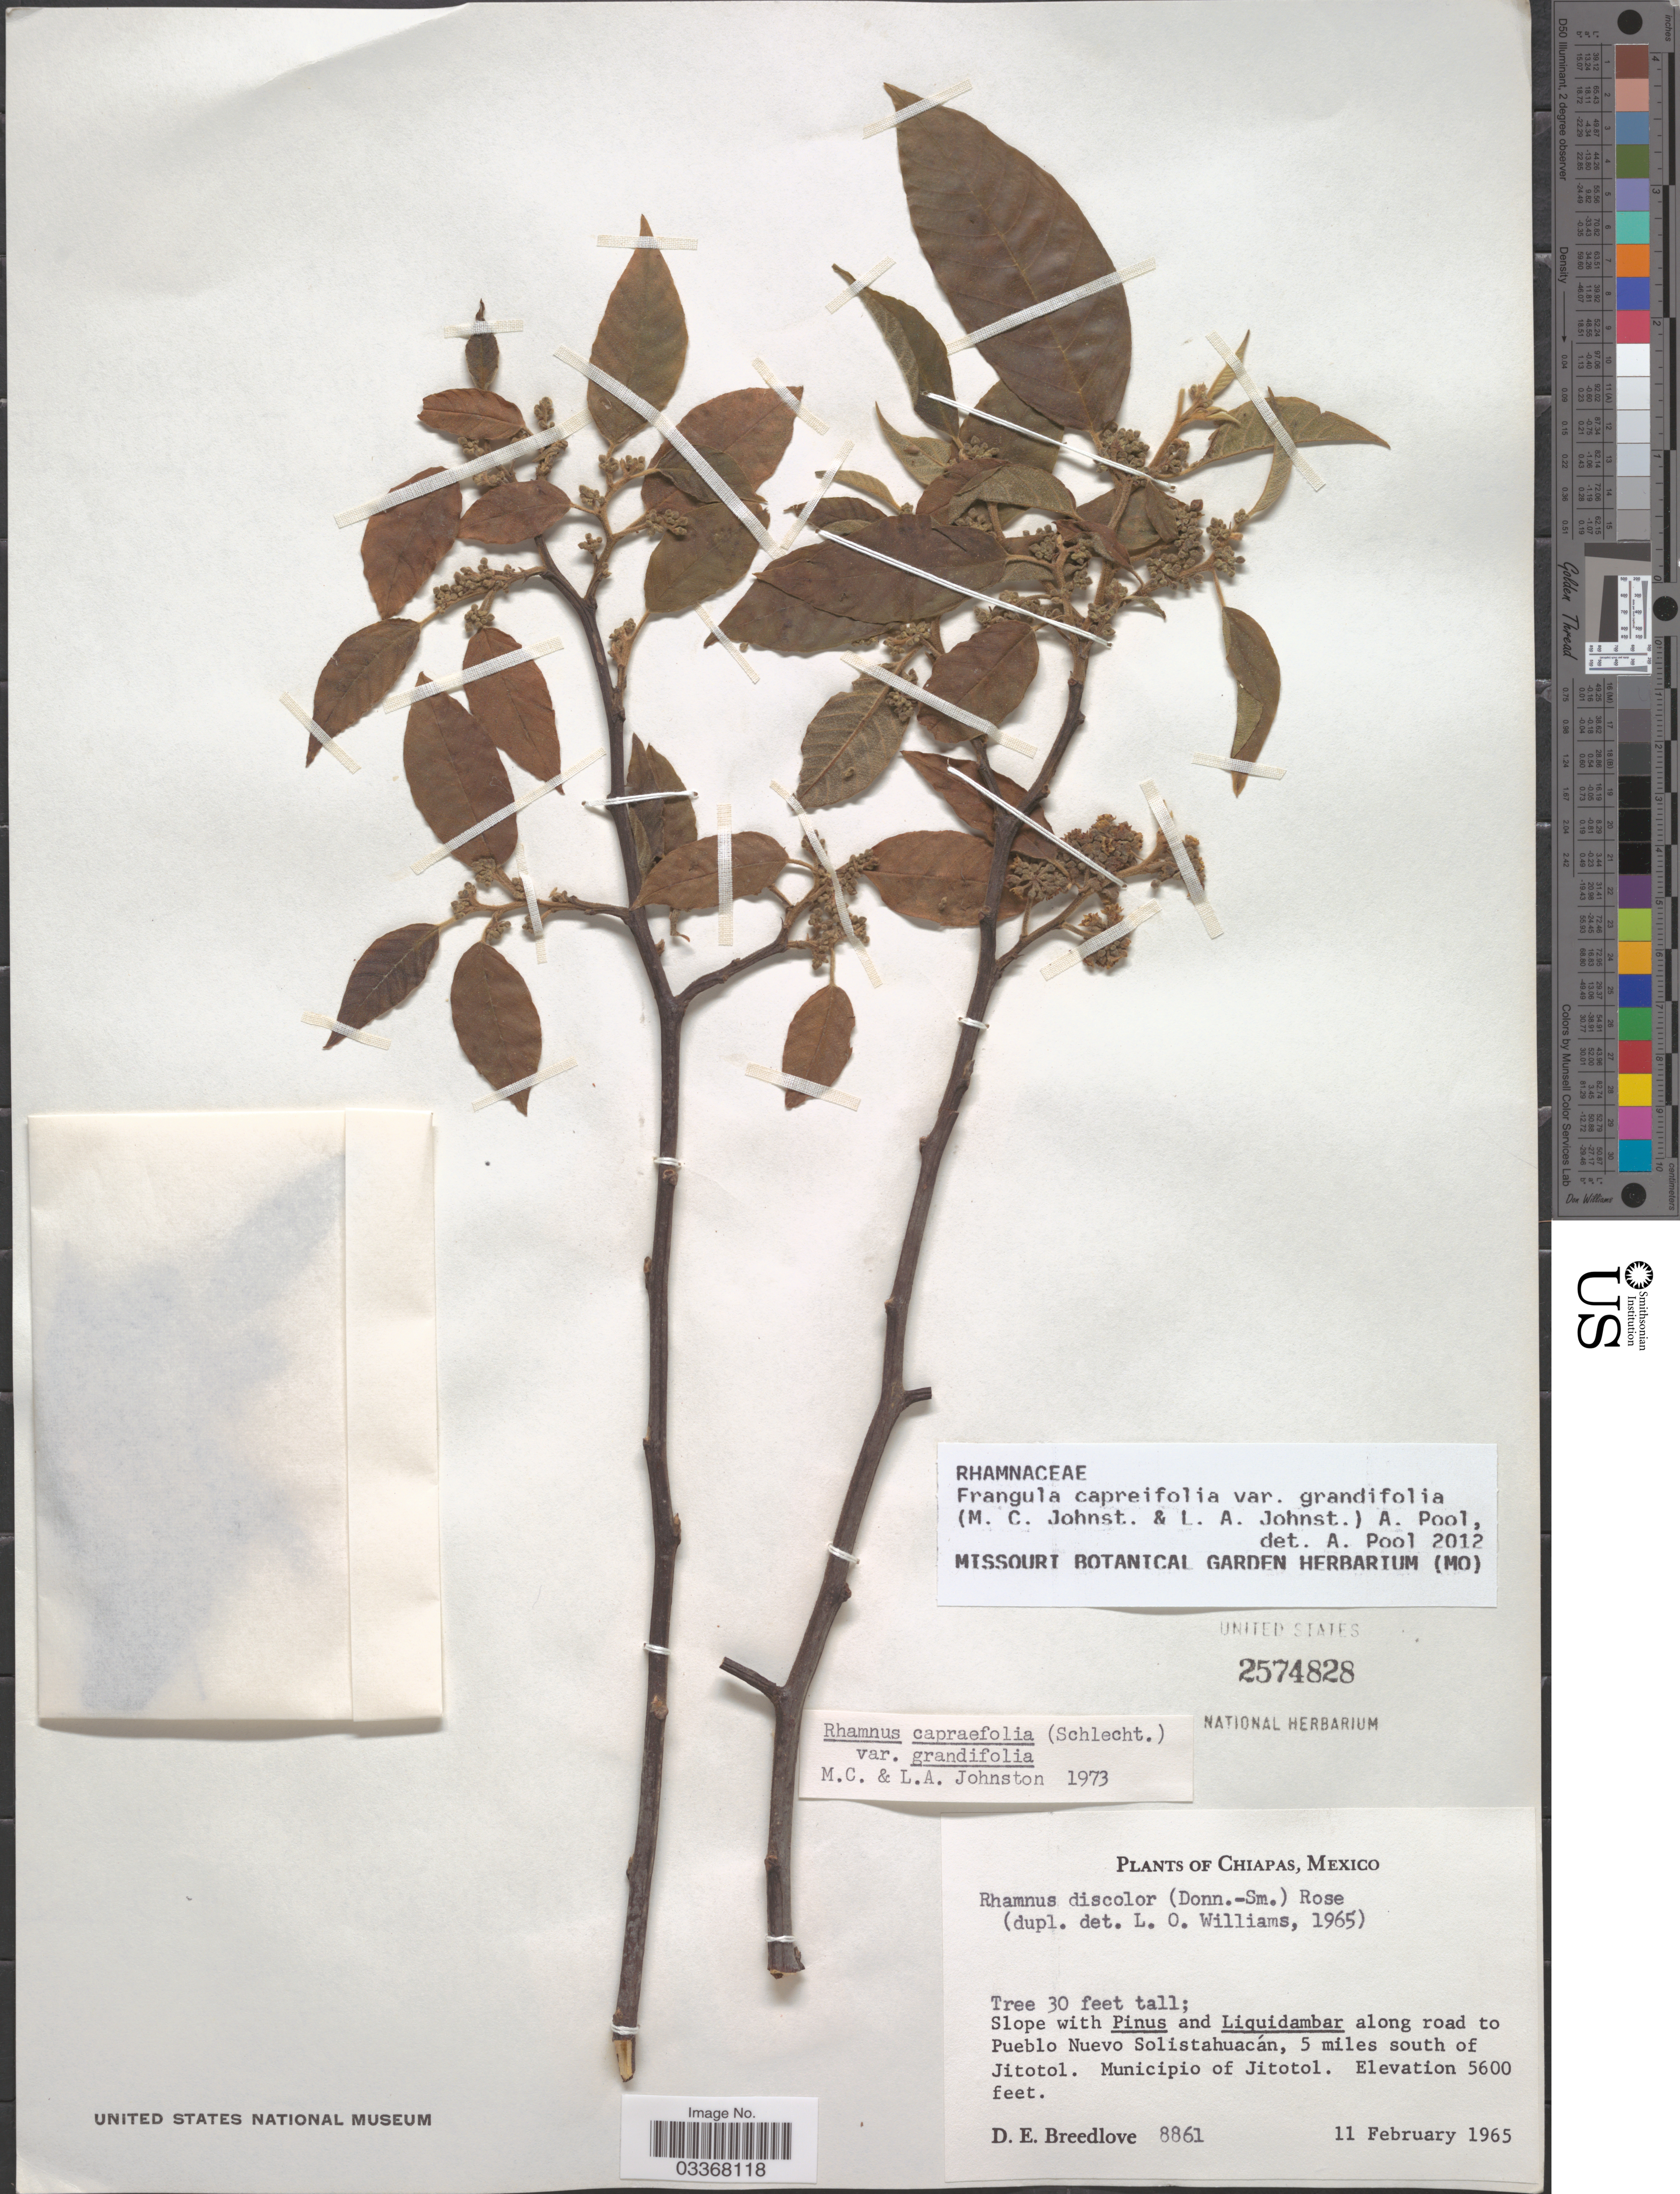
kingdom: Plantae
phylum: Tracheophyta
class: Magnoliopsida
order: Rosales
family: Rhamnaceae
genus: Frangula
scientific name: Frangula capreifolia var. grandifolia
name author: (M.C. Johnst. & L.A. Johnst.) A. Pool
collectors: D. E. Breedlove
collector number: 8861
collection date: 1965-02-11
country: Mexico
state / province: Chiapas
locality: Along road to Pueblo Nuevo Solistahuacán, 5 miles south of Jitotol. Municipio of Jitotol.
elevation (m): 1707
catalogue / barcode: US 2574828